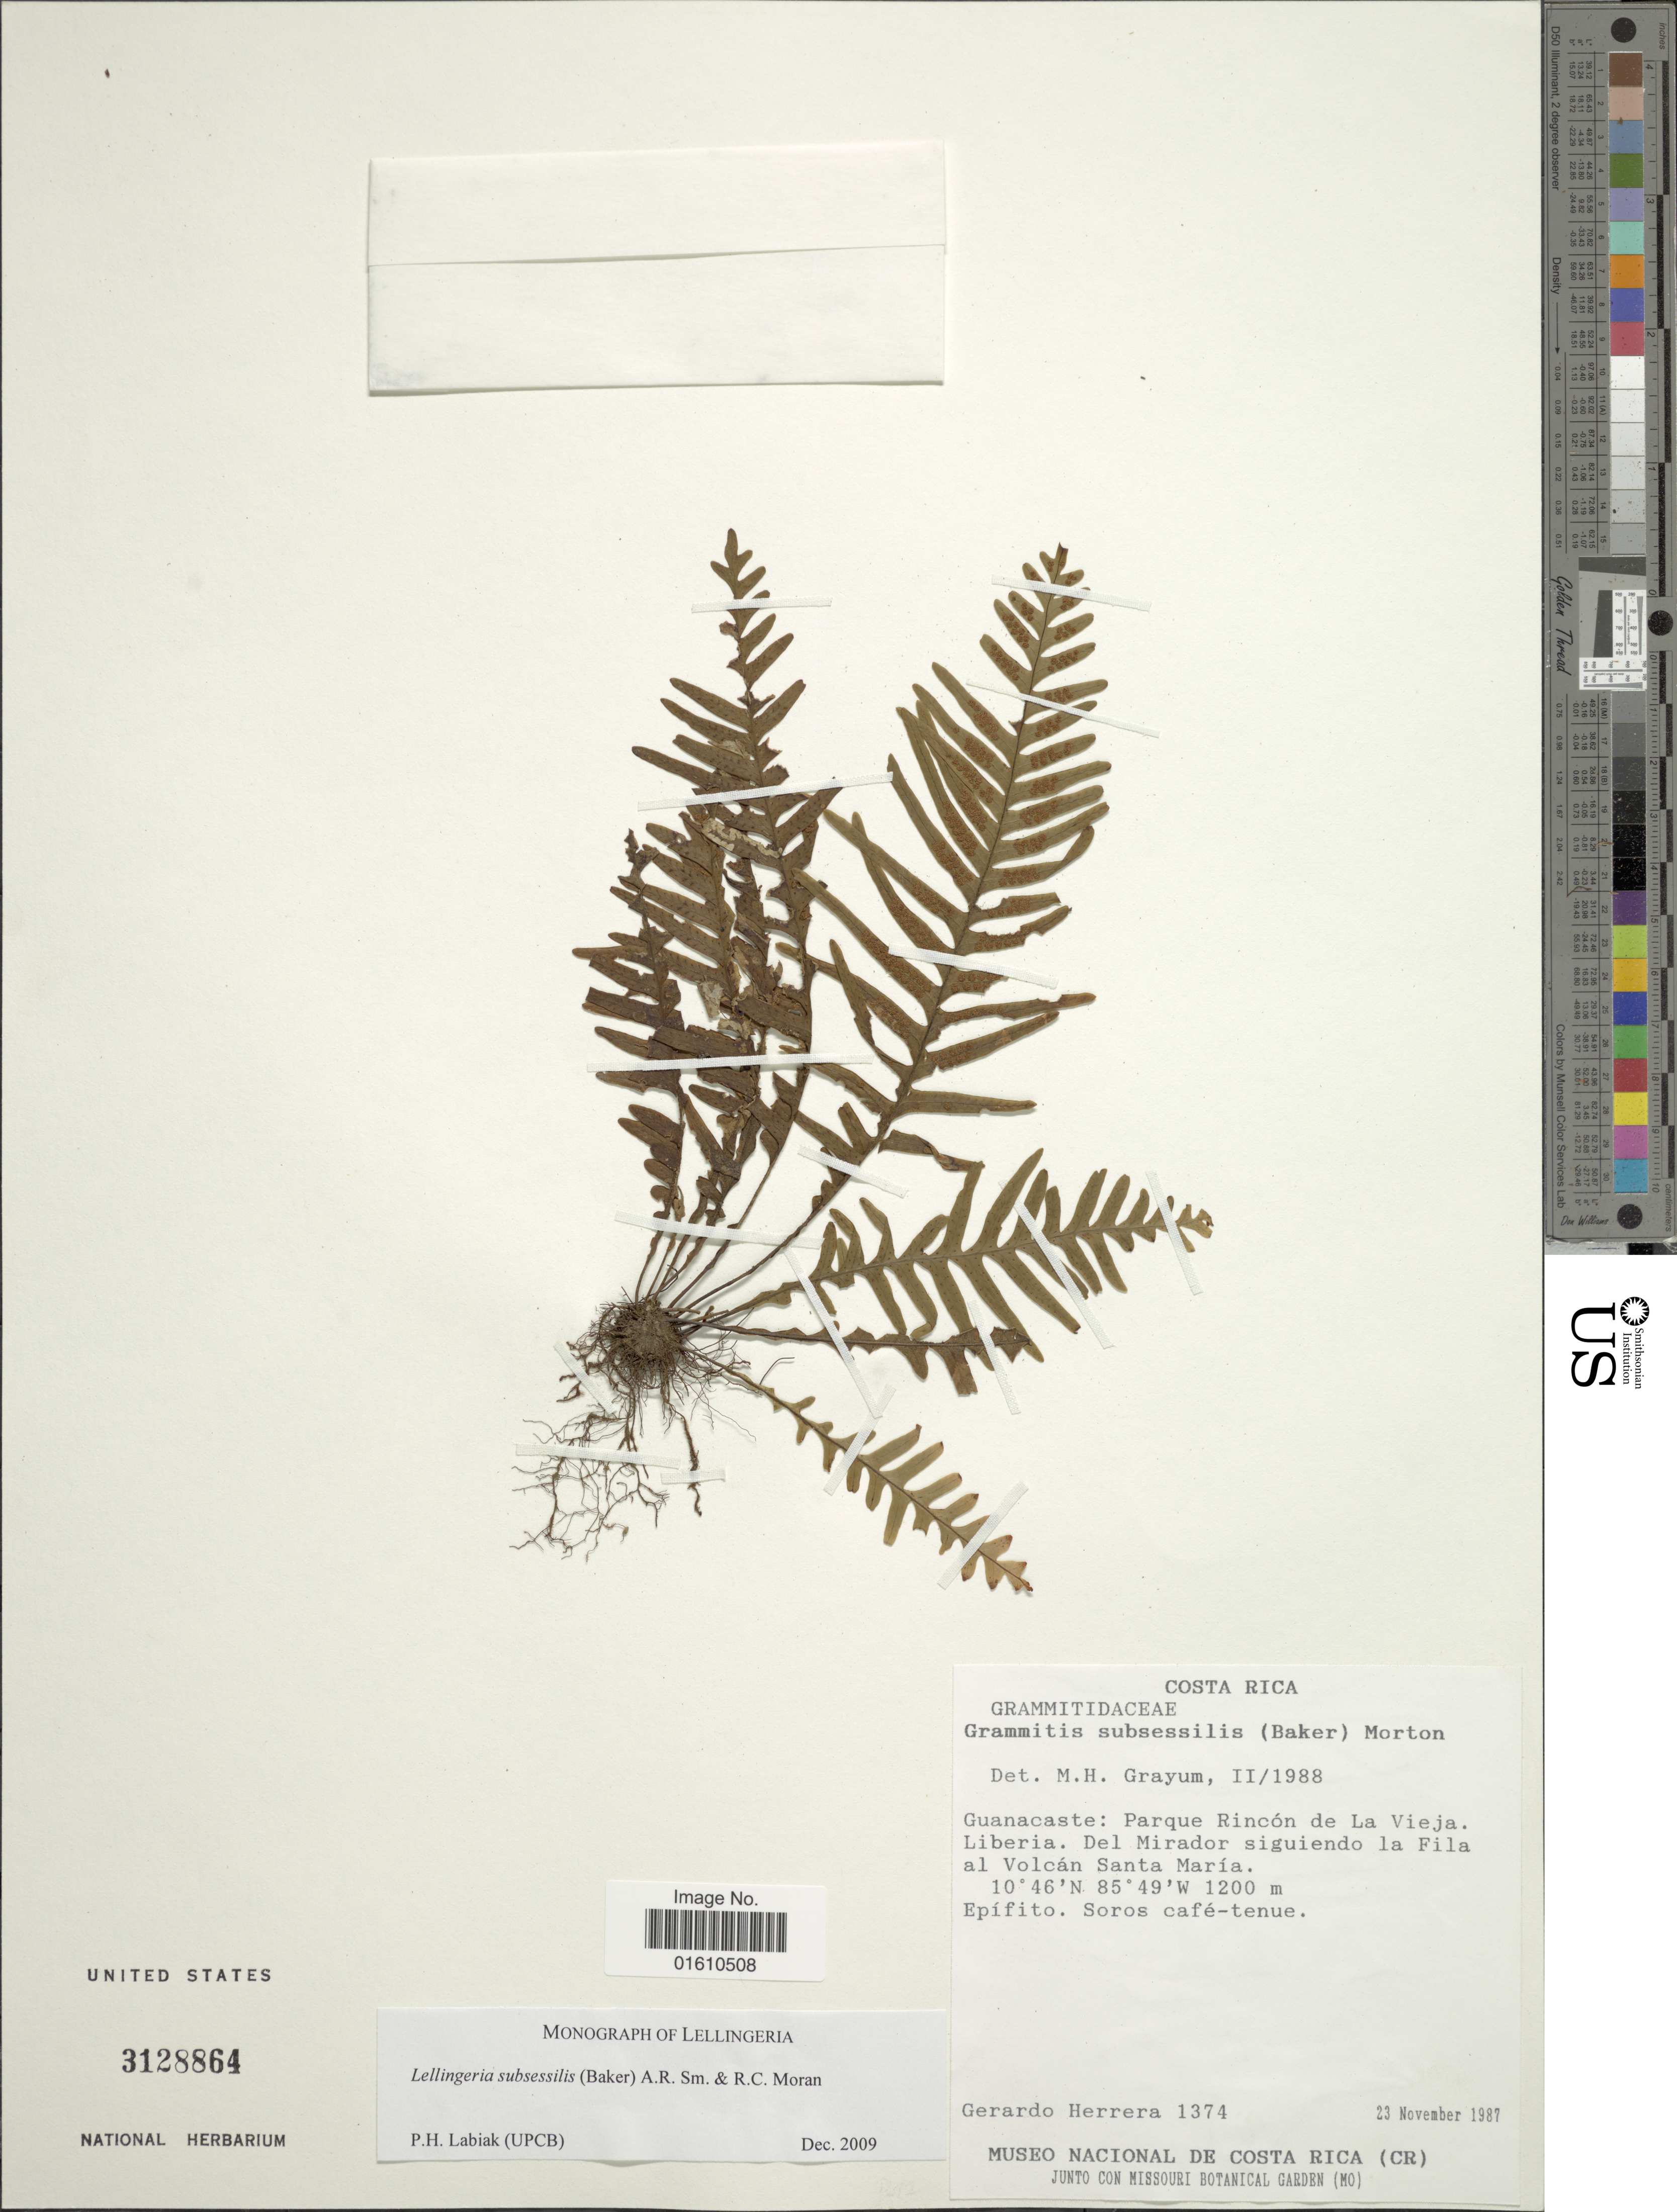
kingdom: Plantae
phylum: Tracheophyta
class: Polypodiopsida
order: Polypodiales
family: Polypodiaceae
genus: Lellingeria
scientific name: Lellingeria subsessilis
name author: (Baker) A.R. Sm. & R.C. Moran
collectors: G. Herrera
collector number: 1374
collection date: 1987-11-23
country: Costa Rica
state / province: Guanacaste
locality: Guanacaste: Parque Rincon de La Vieja, Liberia, Del Mirador siguiendo la Fila al Folcan Santa Maria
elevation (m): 1200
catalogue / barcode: US 3128864